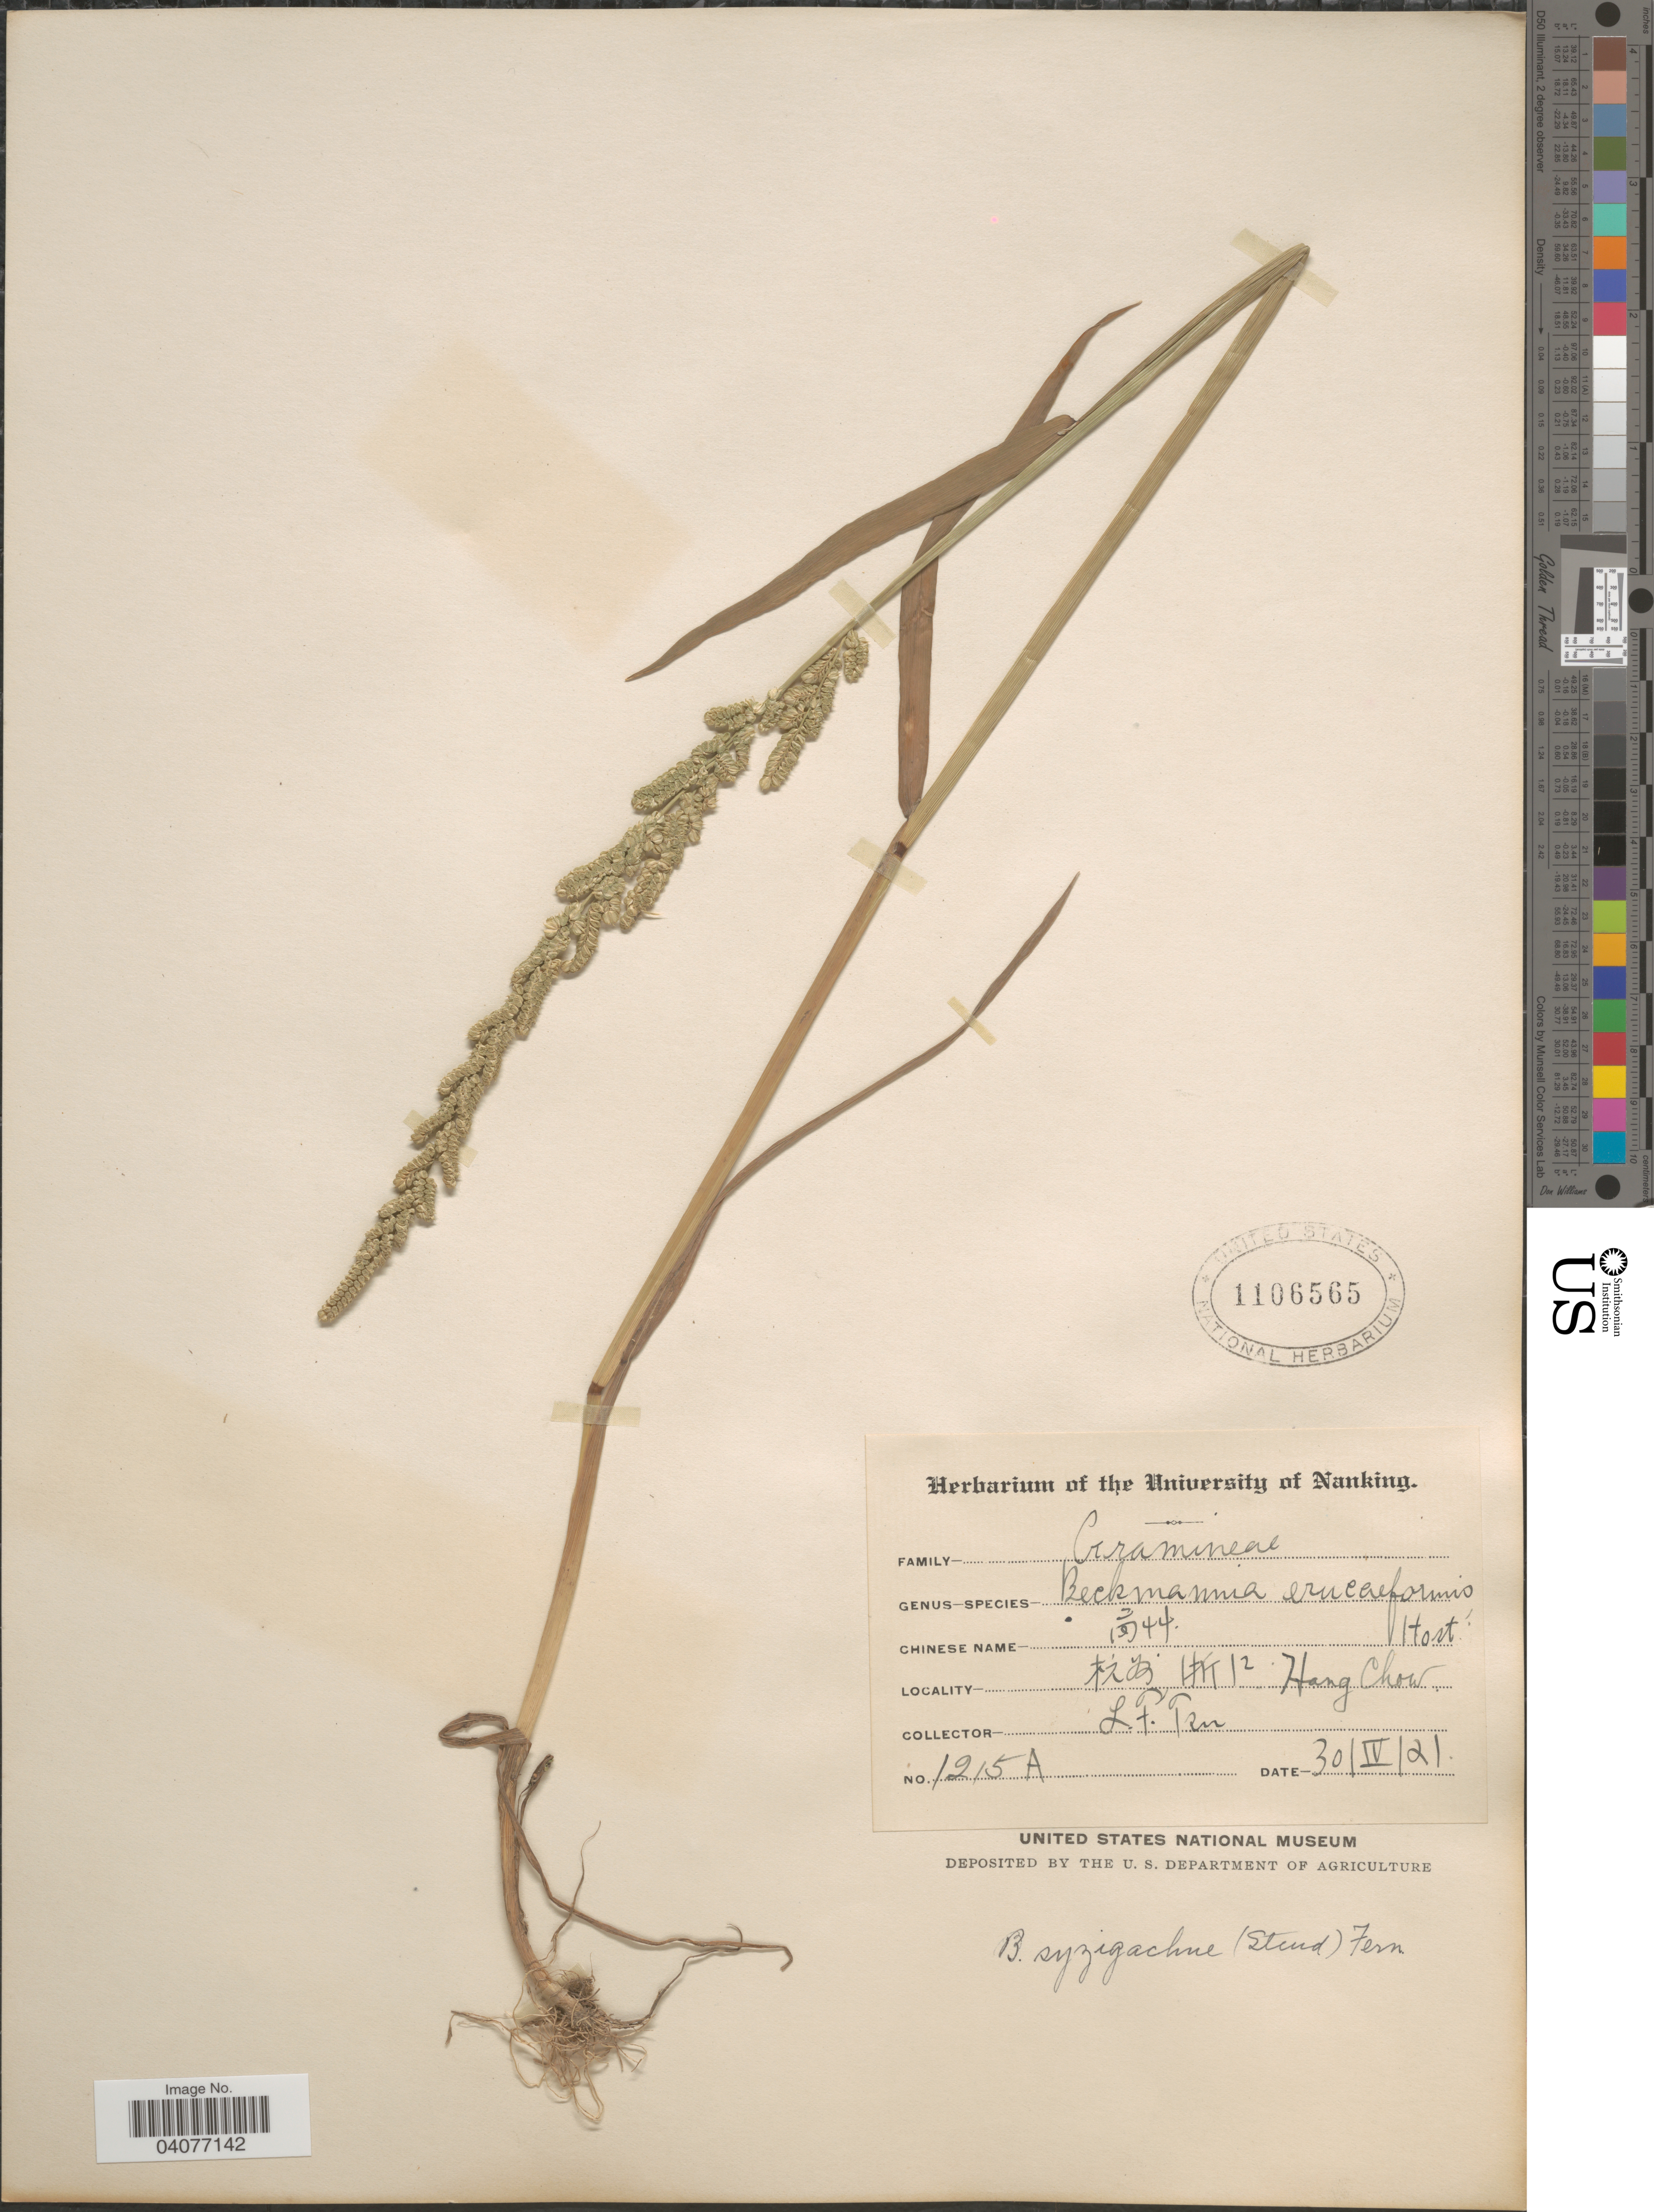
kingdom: Plantae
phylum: Tracheophyta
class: Liliopsida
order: Poales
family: Poaceae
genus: Beckmannia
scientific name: Beckmannia syzigachne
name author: (Steud.) Fernald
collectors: L. Tsu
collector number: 1215A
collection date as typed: Transcribed d/m/y: 30/4/21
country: China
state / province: Zhejiang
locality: X. Hang Chow.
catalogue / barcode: US 1106565